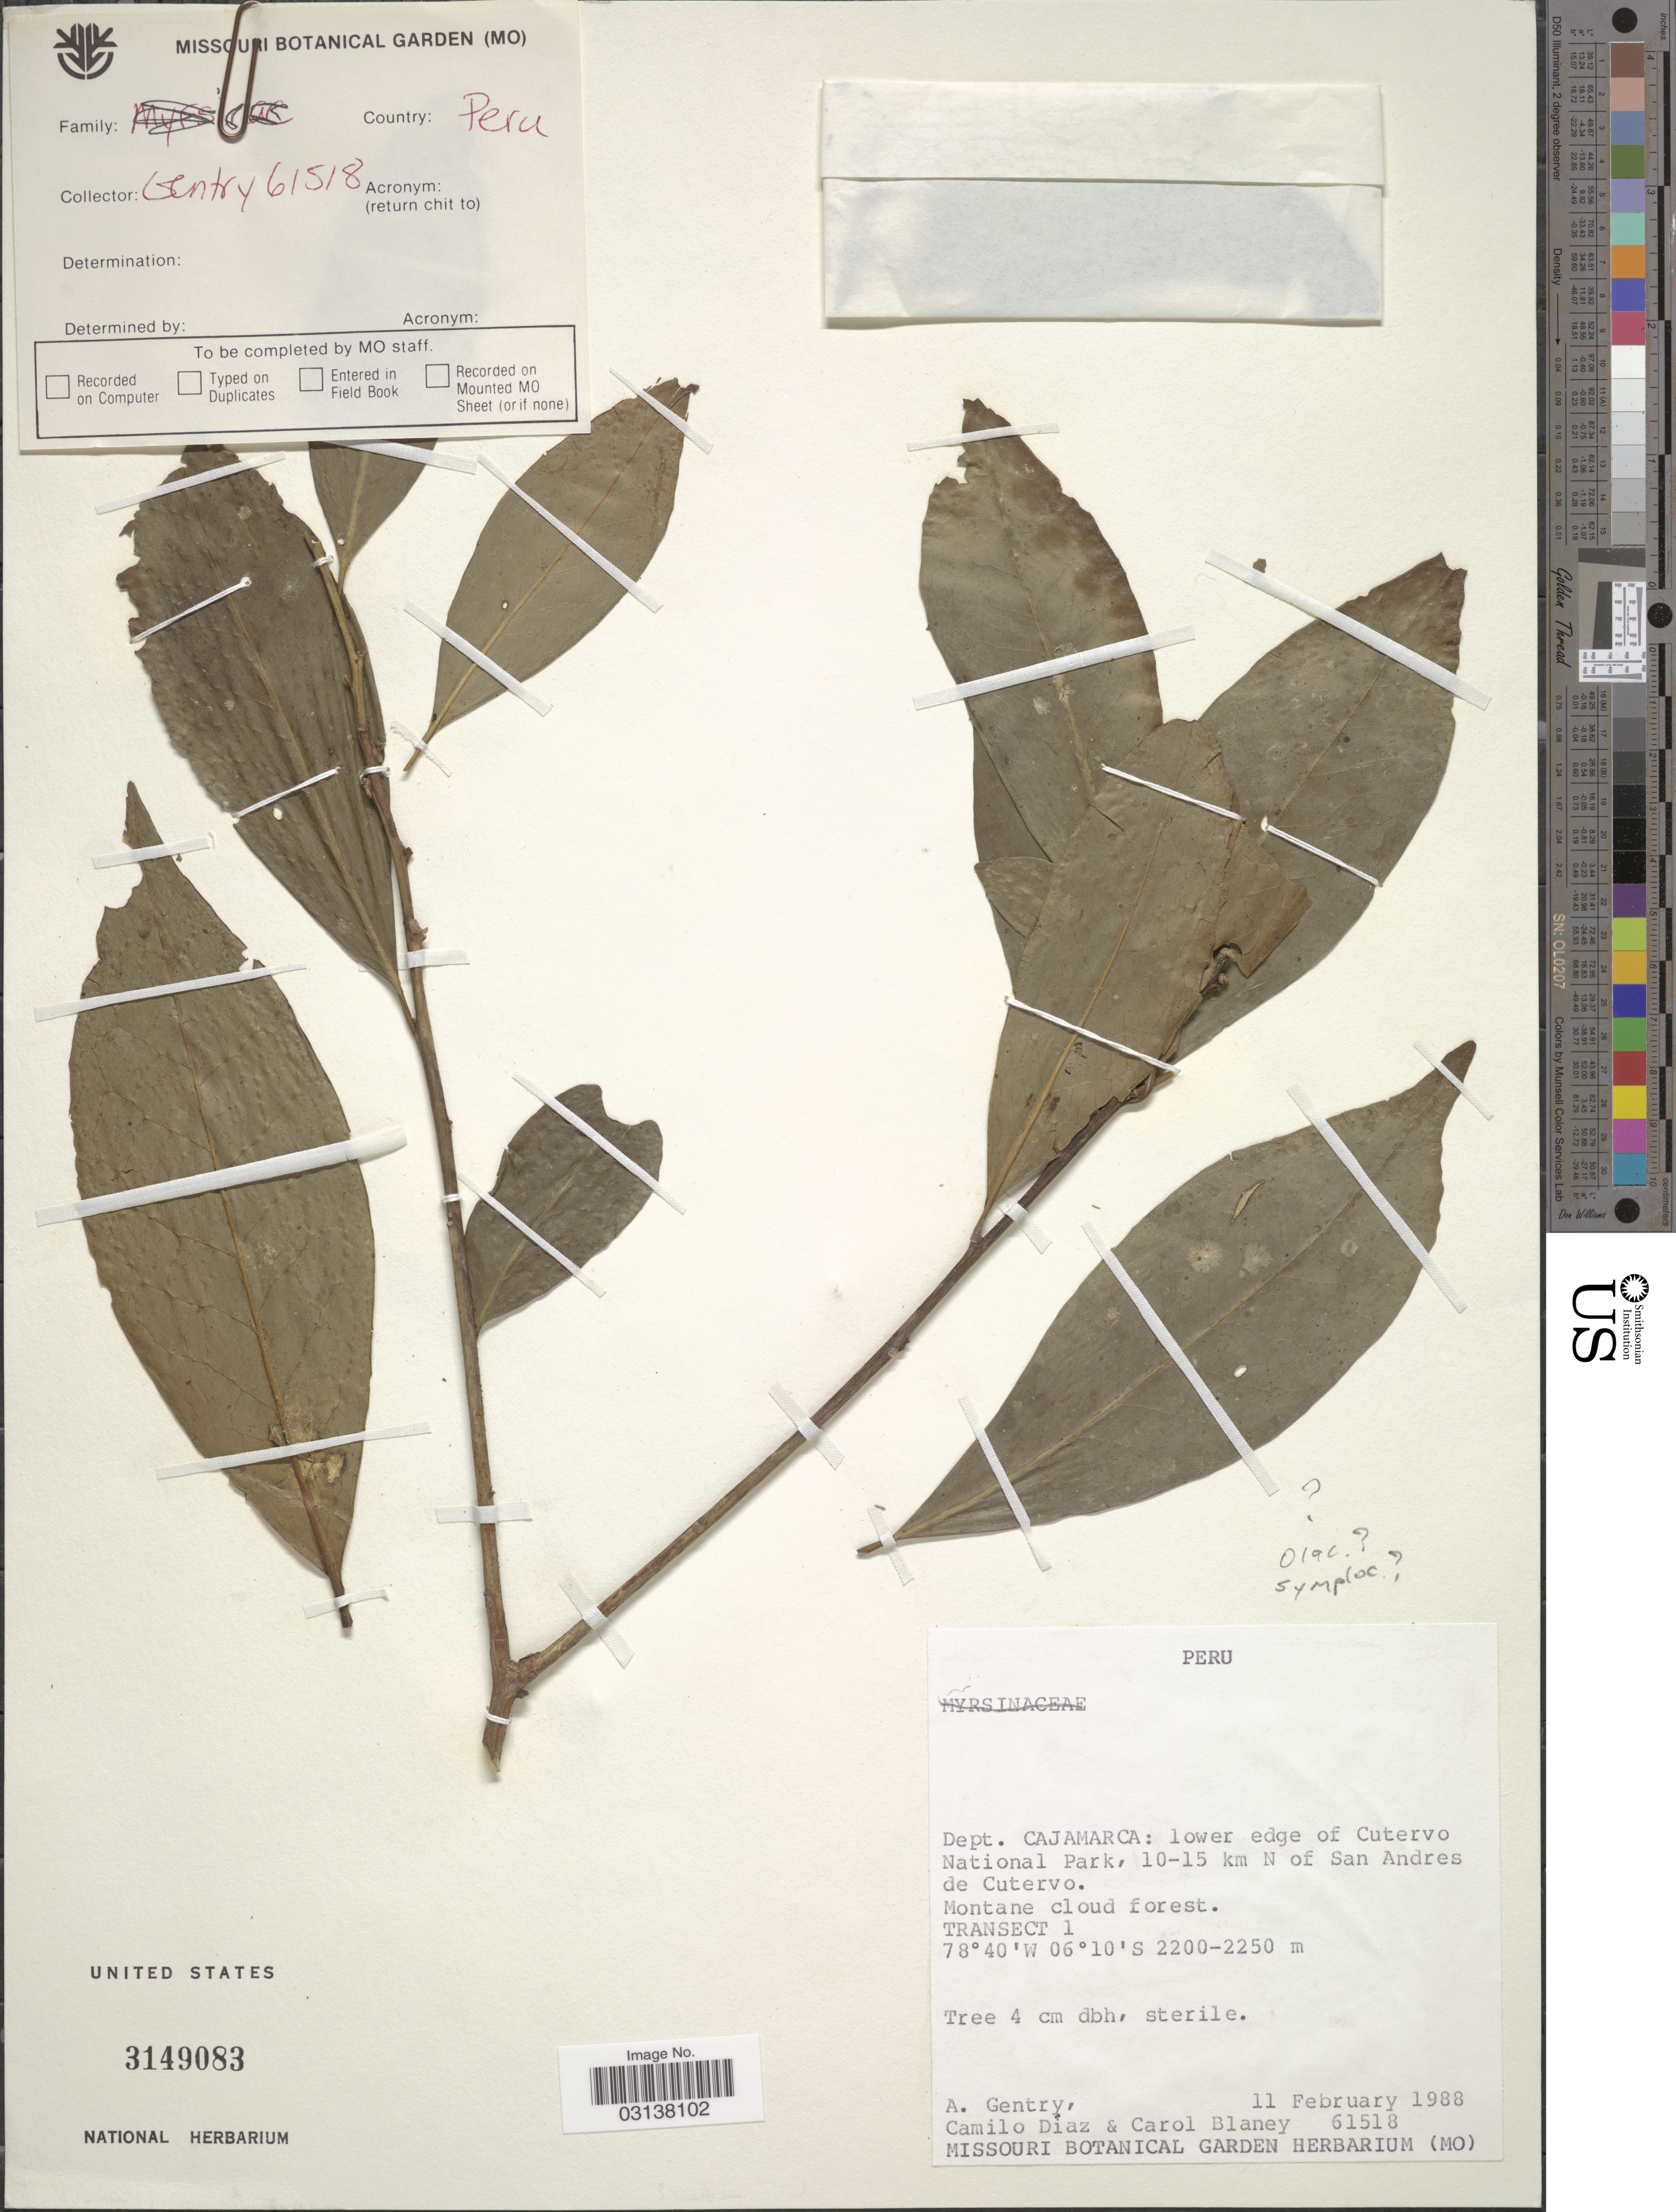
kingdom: Plantae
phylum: Tracheophyta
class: Magnoliopsida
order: Ericales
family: Symplocaceae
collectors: A. H. Gentry, C. Díaz & C. Blaney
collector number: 61518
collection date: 1988-02-11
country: Peru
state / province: Cajamarca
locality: Dept. Cajamarca: lower edge of Cutervo National Park, 10-15 km N of San Andres de Cutervo. Transect 1.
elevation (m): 2200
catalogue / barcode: US 3149083